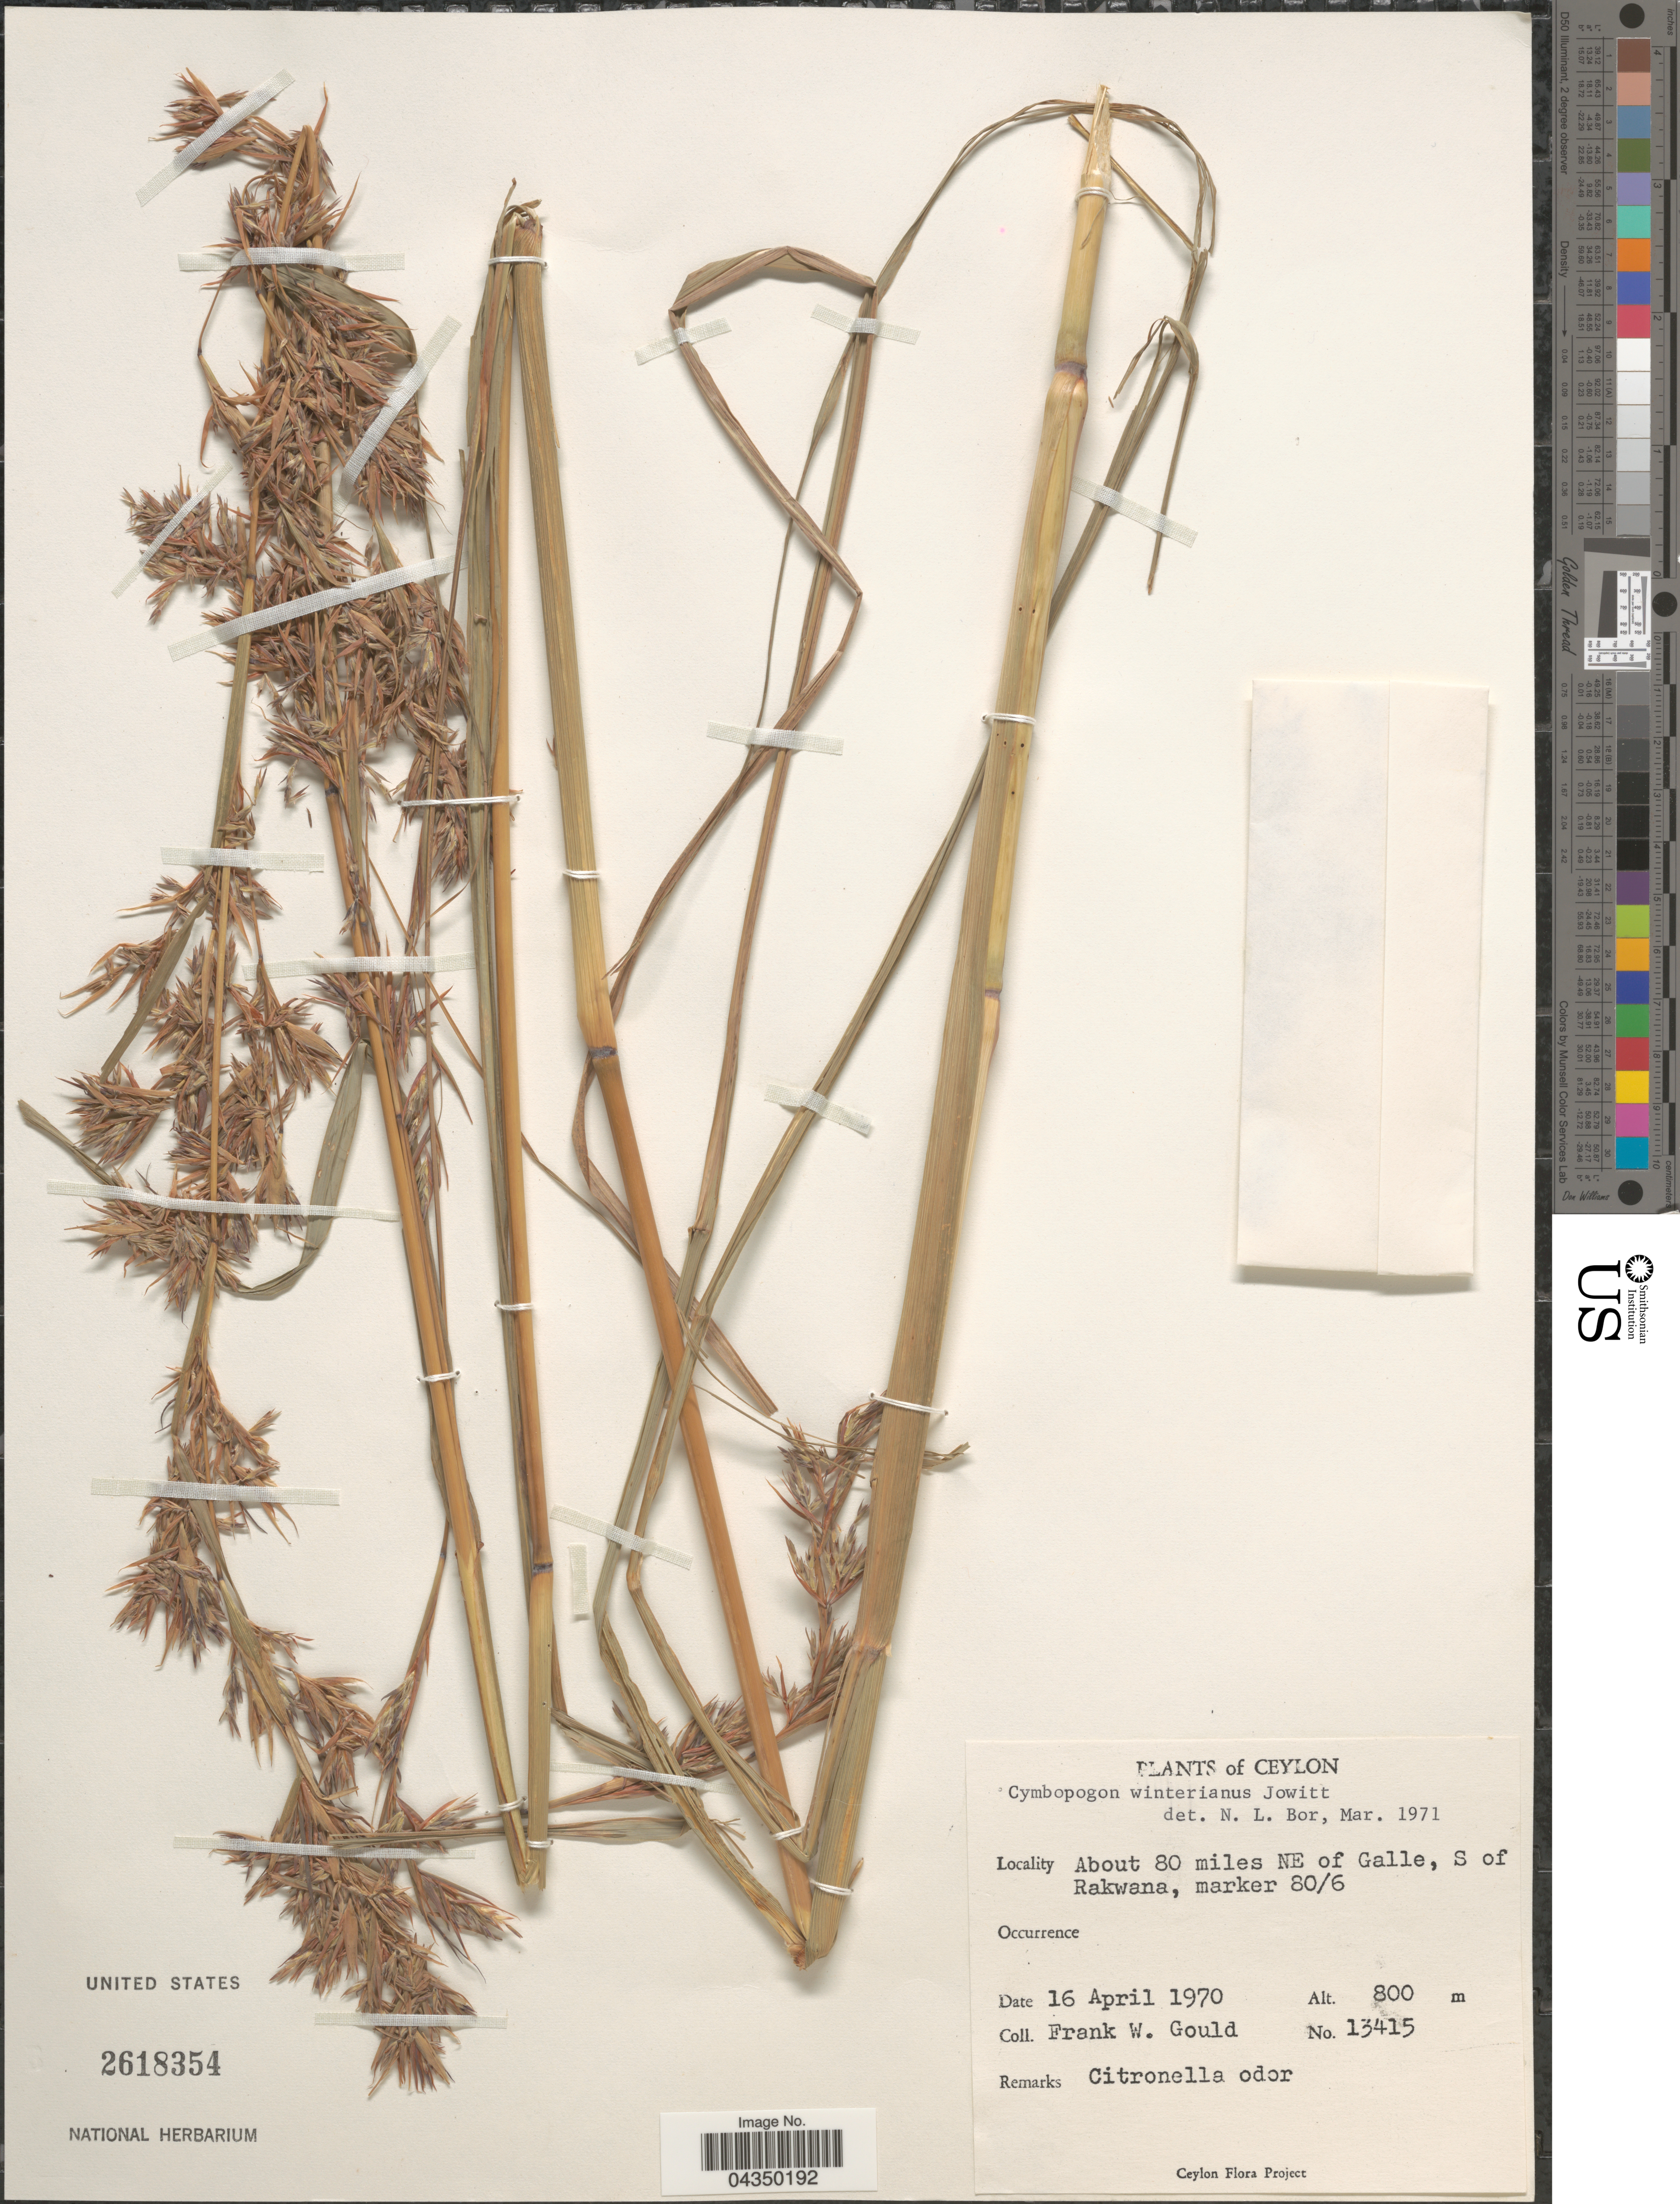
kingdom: Plantae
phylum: Tracheophyta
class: Liliopsida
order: Poales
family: Poaceae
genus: Cymbopogon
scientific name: Cymbopogon winterianus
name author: Jowitt ex Bor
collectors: F. W. Gould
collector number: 13415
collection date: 1970-04-16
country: Sri Lanka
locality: Ceylon. About 80 miles NE of Galle, S of Rakwana, marker 80/6.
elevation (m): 800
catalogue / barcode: US 2618354